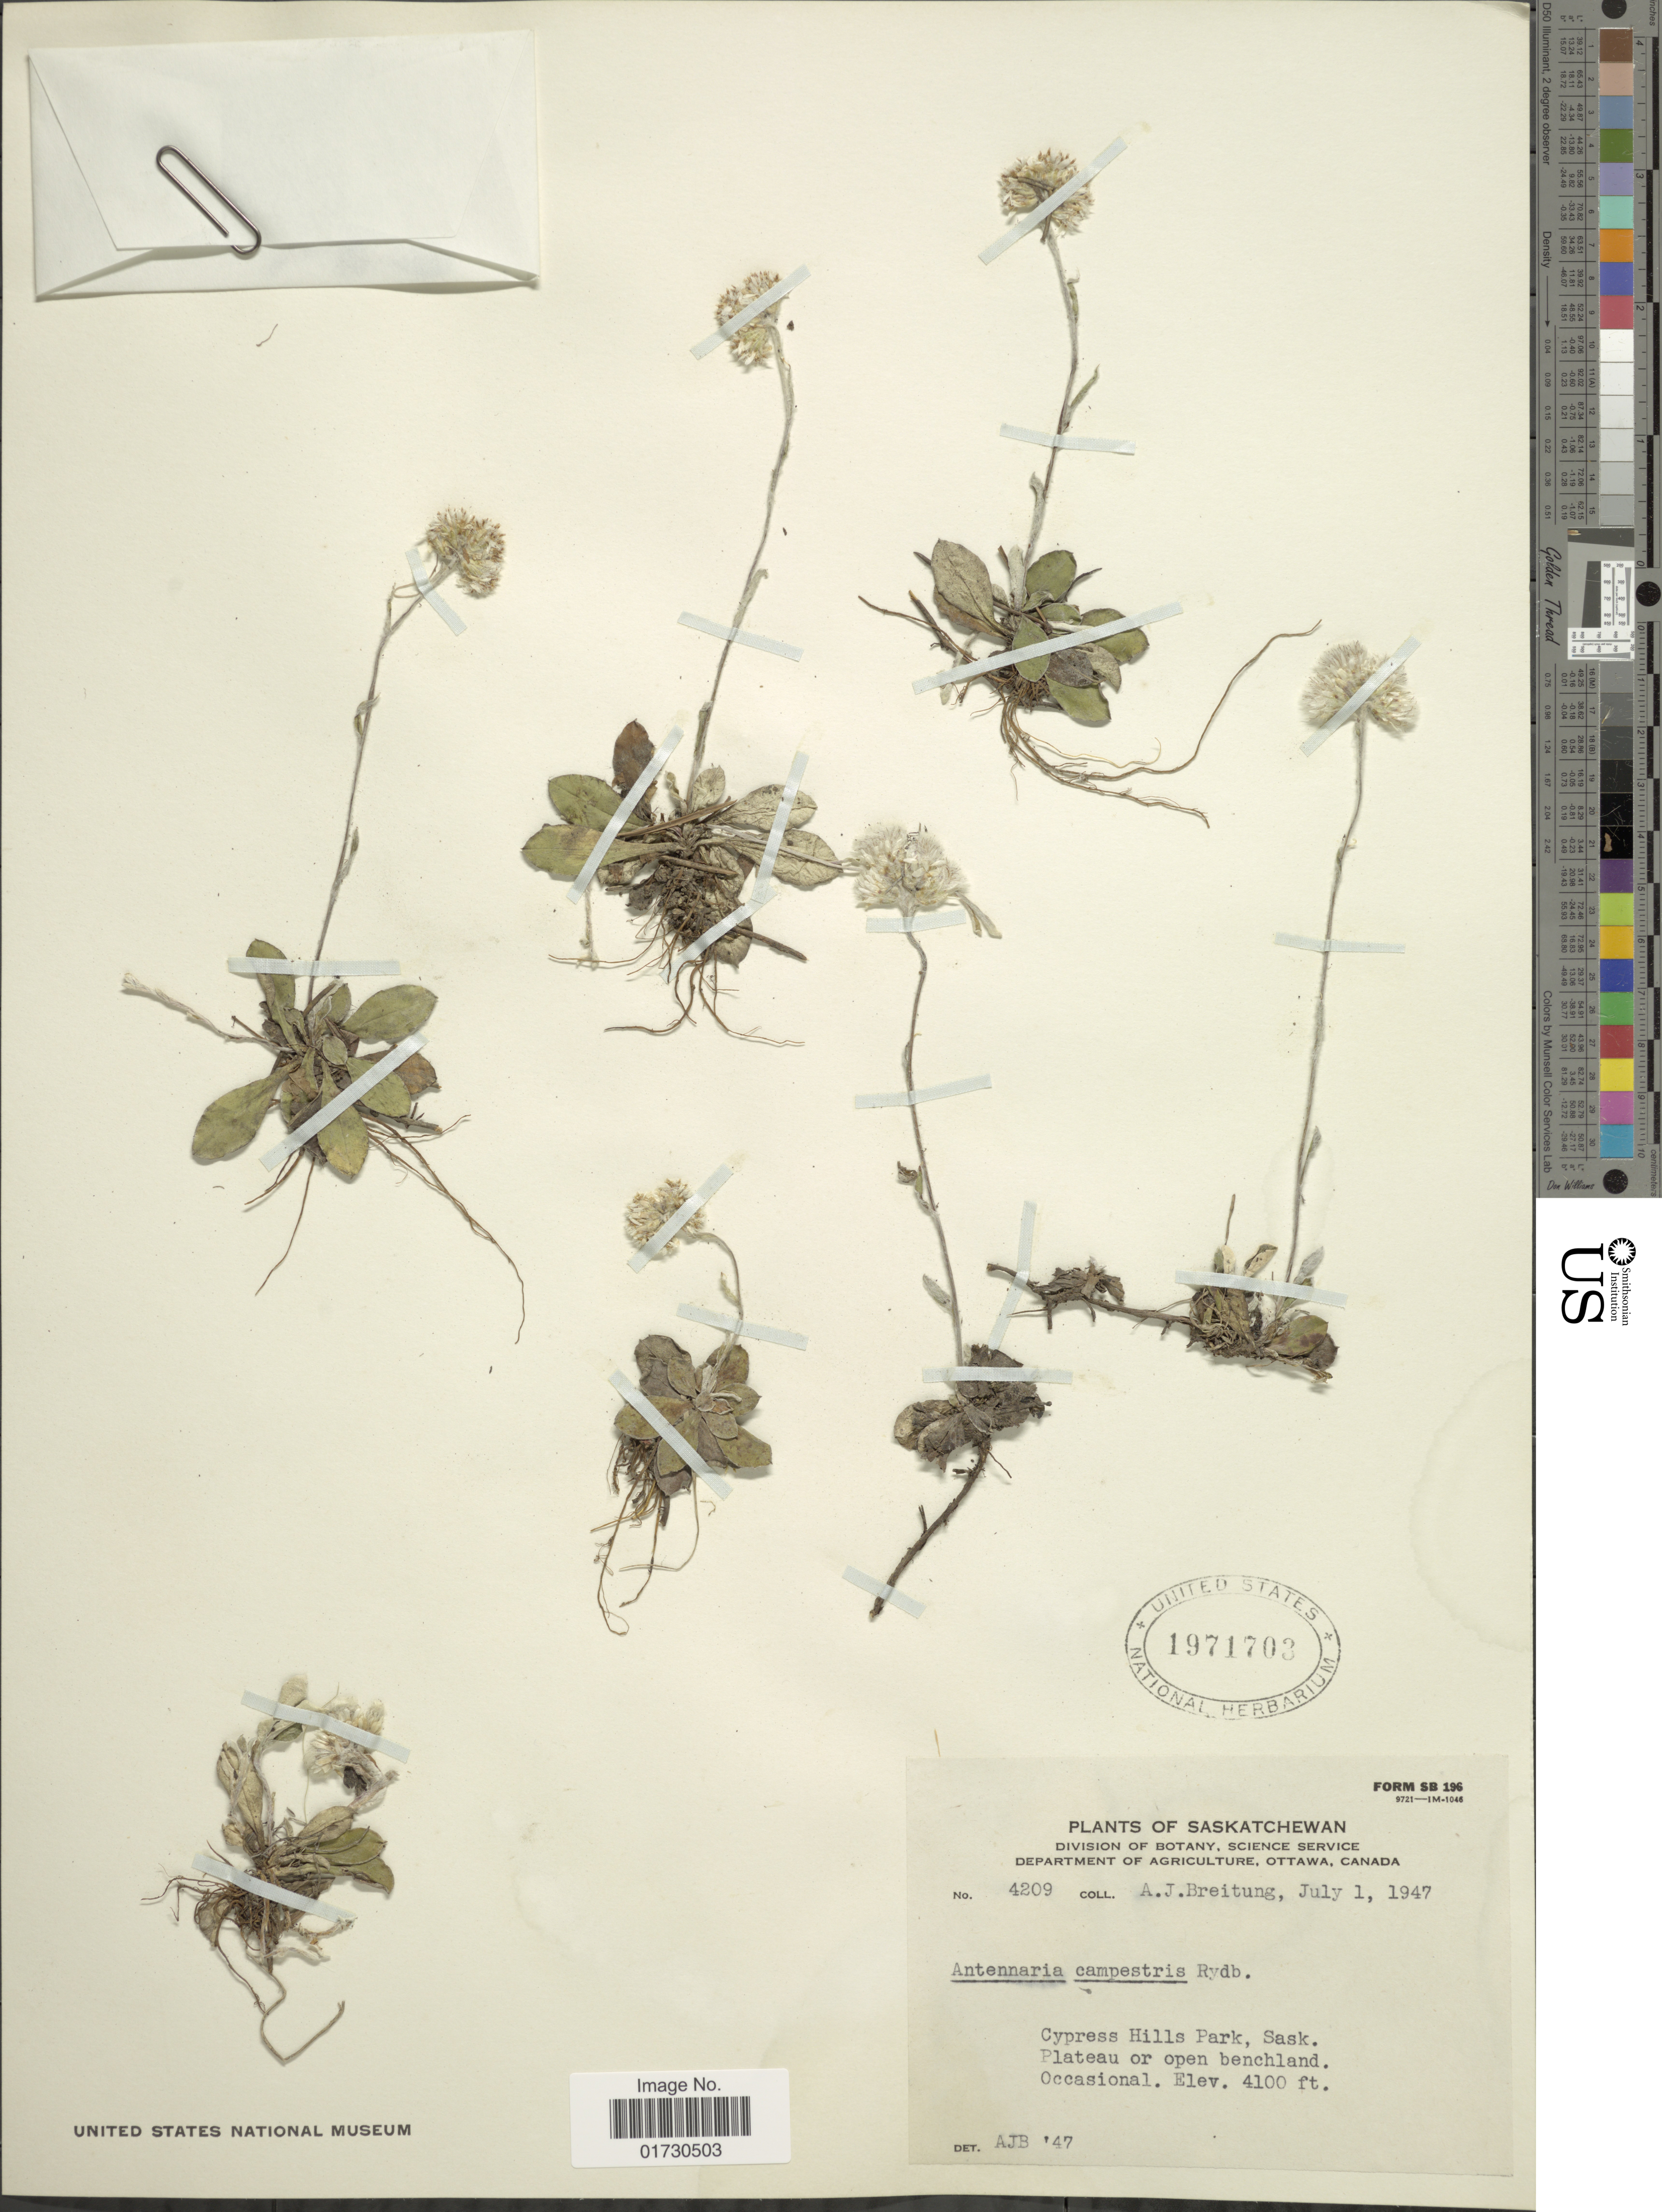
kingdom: Plantae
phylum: Tracheophyta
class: Magnoliopsida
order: Asterales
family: Asteraceae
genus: Antennaria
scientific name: Antennaria campestris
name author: Rydb.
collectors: A. Breitung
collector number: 4209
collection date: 1947-07-01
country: Canada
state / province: Saskatchewan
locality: Cypress Hills Park, Sask. Plateau or open benchland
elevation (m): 1250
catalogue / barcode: US 1971703